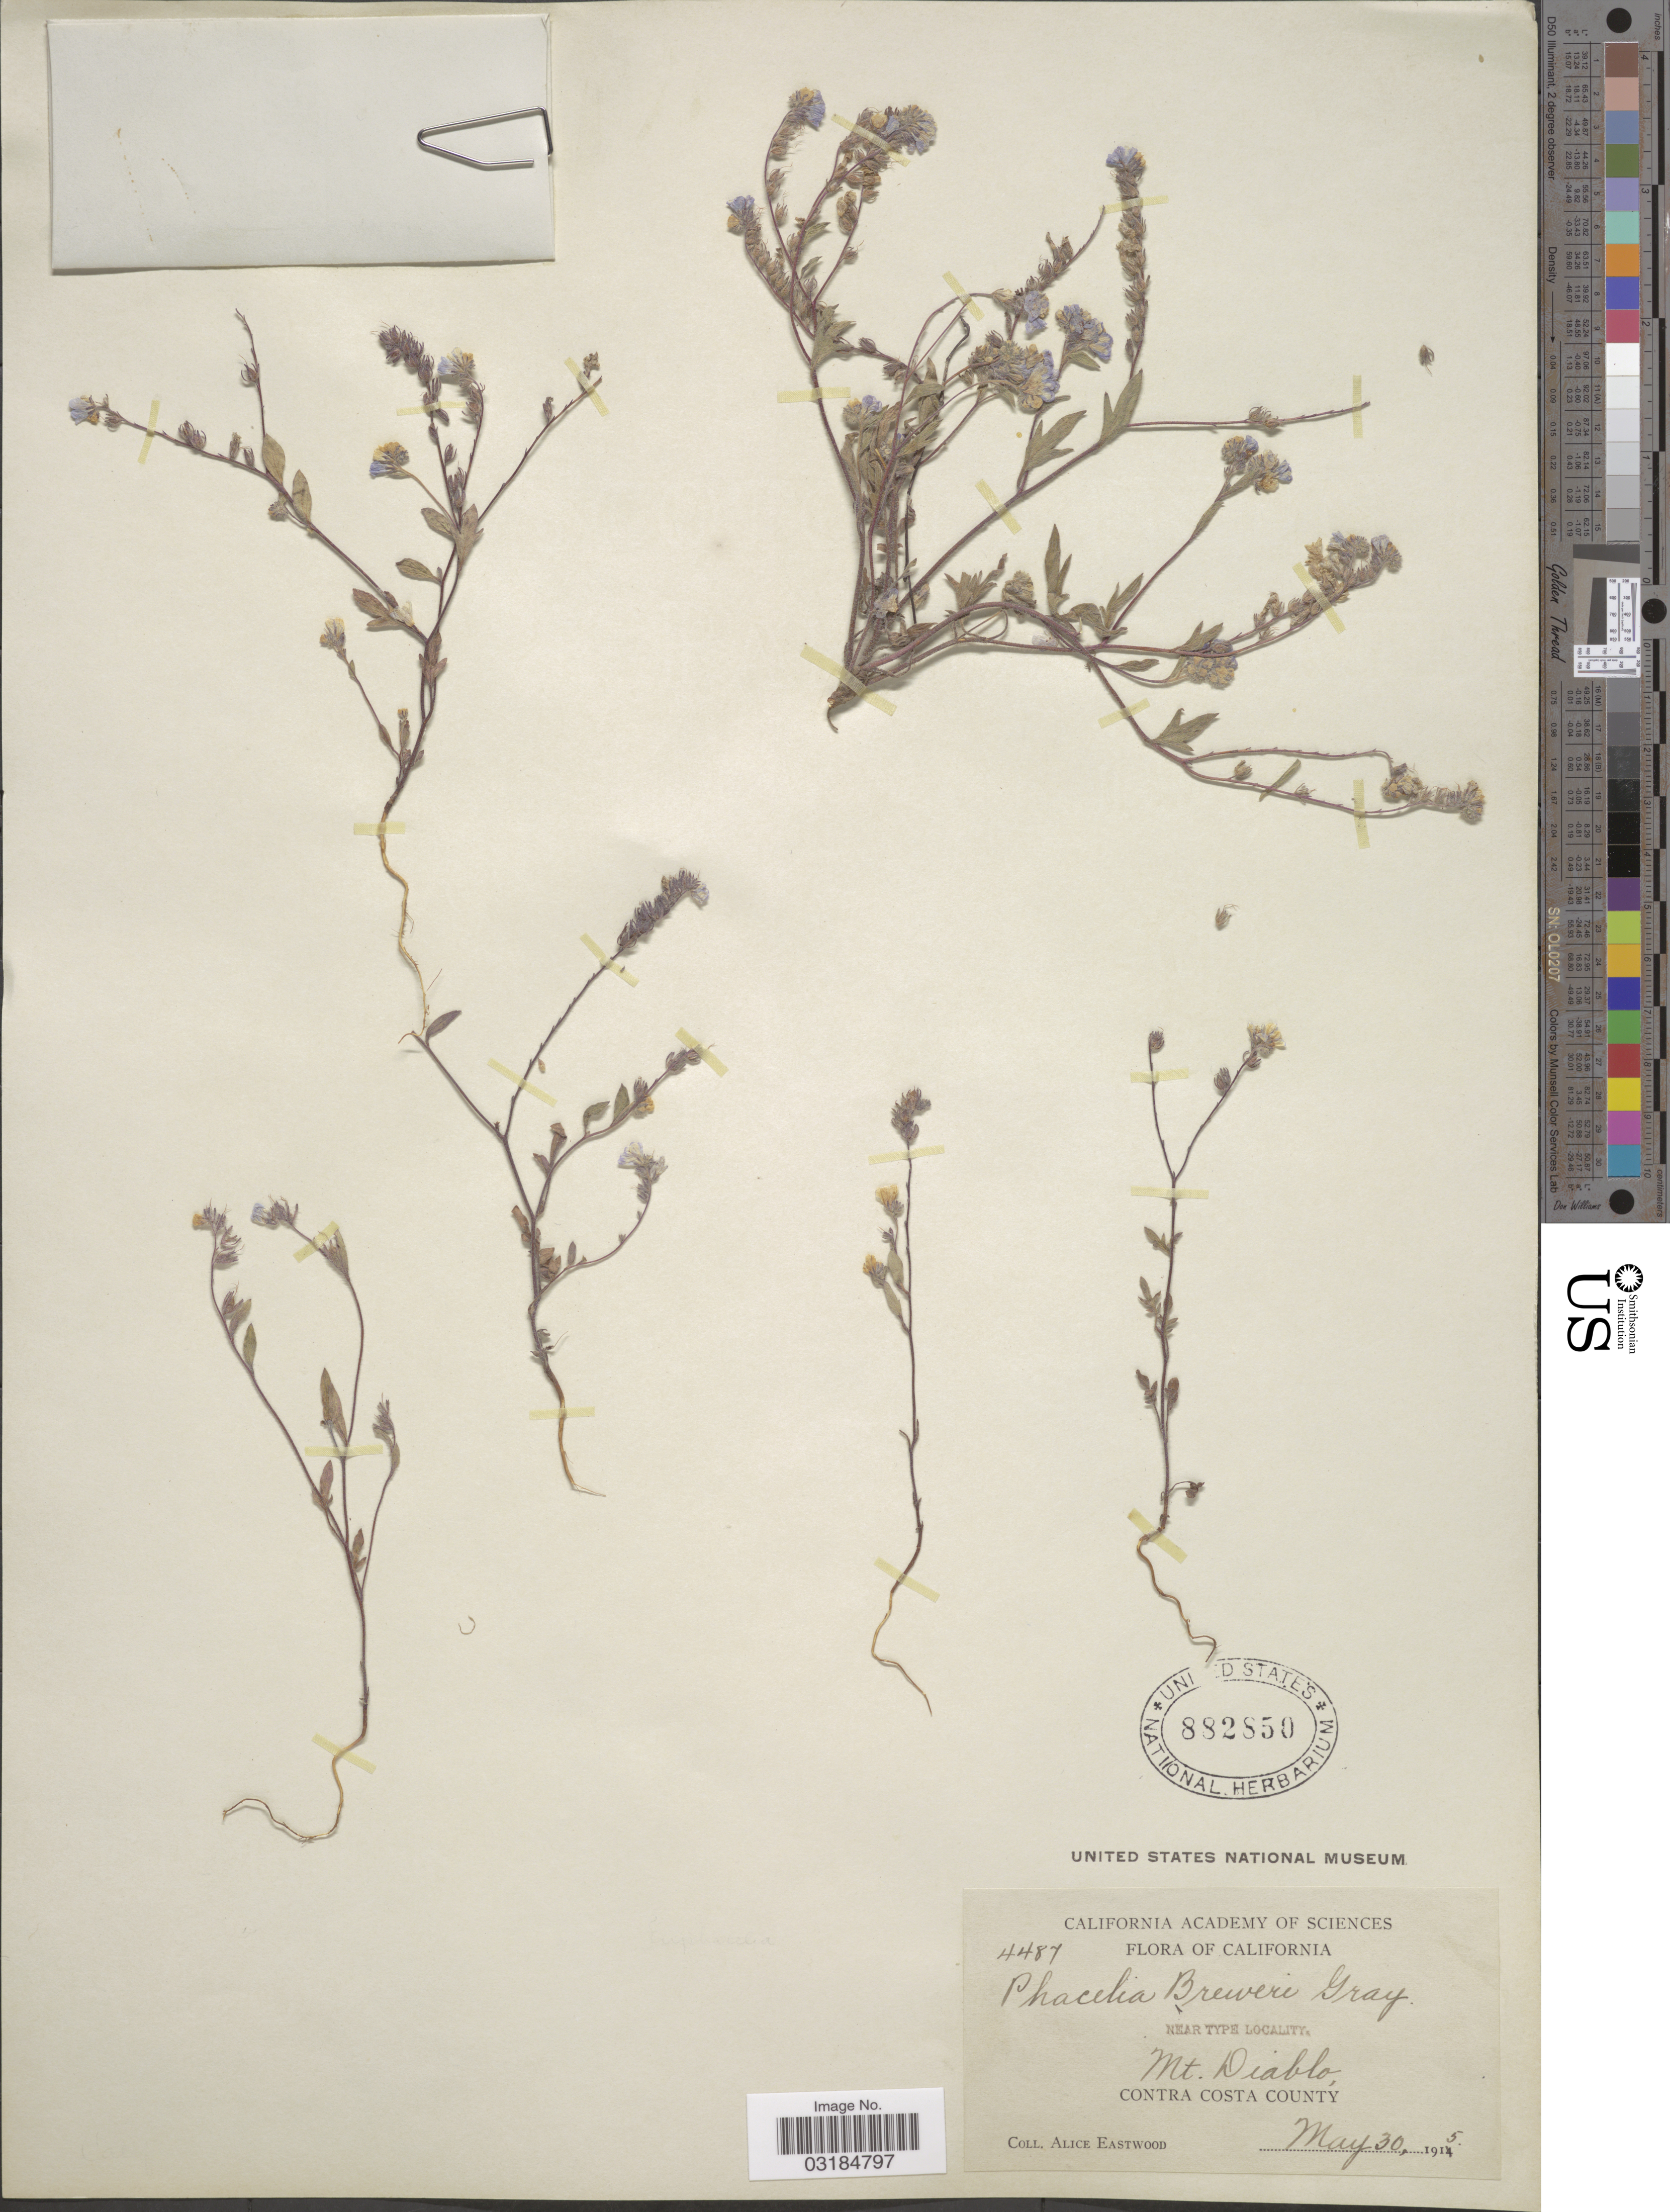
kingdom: Plantae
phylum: Tracheophyta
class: Magnoliopsida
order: Boraginales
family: Hydrophyllaceae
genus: Phacelia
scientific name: Phacelia breweri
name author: A. Gray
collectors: A. Eastwood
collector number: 4487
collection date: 1915-05-30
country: United States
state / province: California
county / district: Contra Costa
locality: Mt. Diablo, Contra Costa County.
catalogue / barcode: US 882850